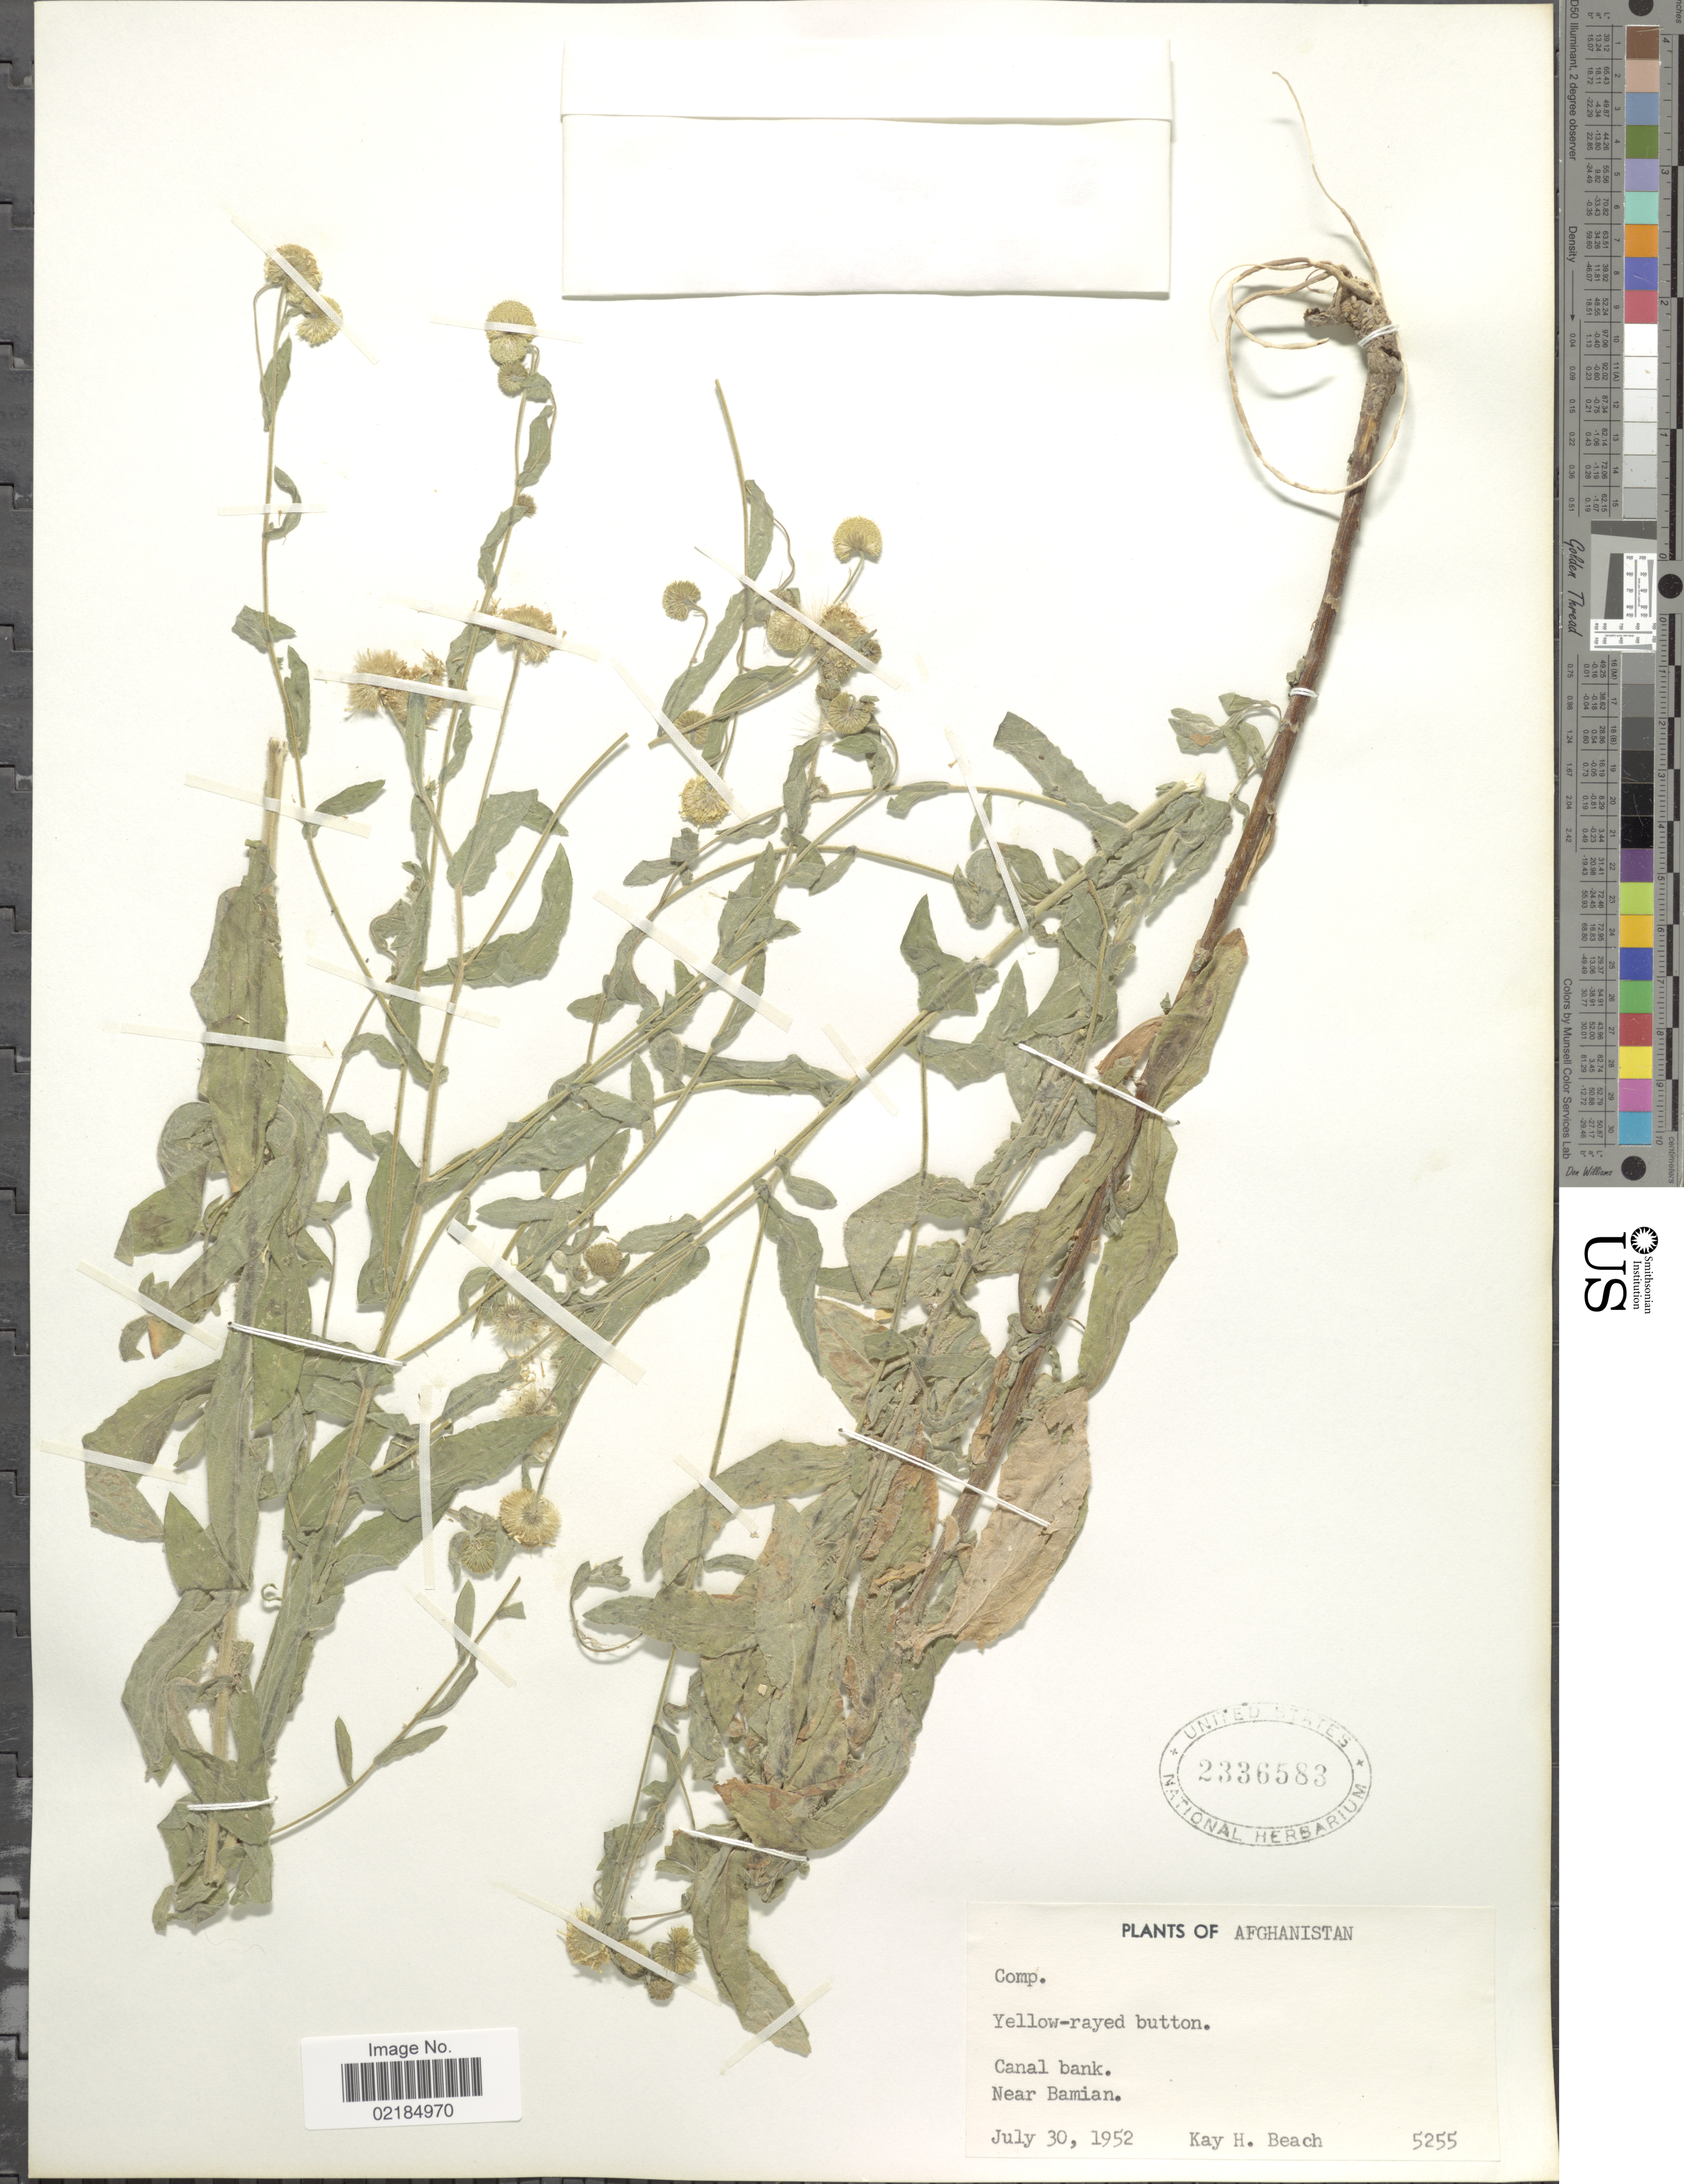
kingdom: Plantae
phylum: Tracheophyta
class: Magnoliopsida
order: Asterales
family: Asteraceae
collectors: K. H. Beach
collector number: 5255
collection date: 1952-07-30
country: Afghanistan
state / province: Bamian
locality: Canal bank. Near Bamian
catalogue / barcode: US 2336583